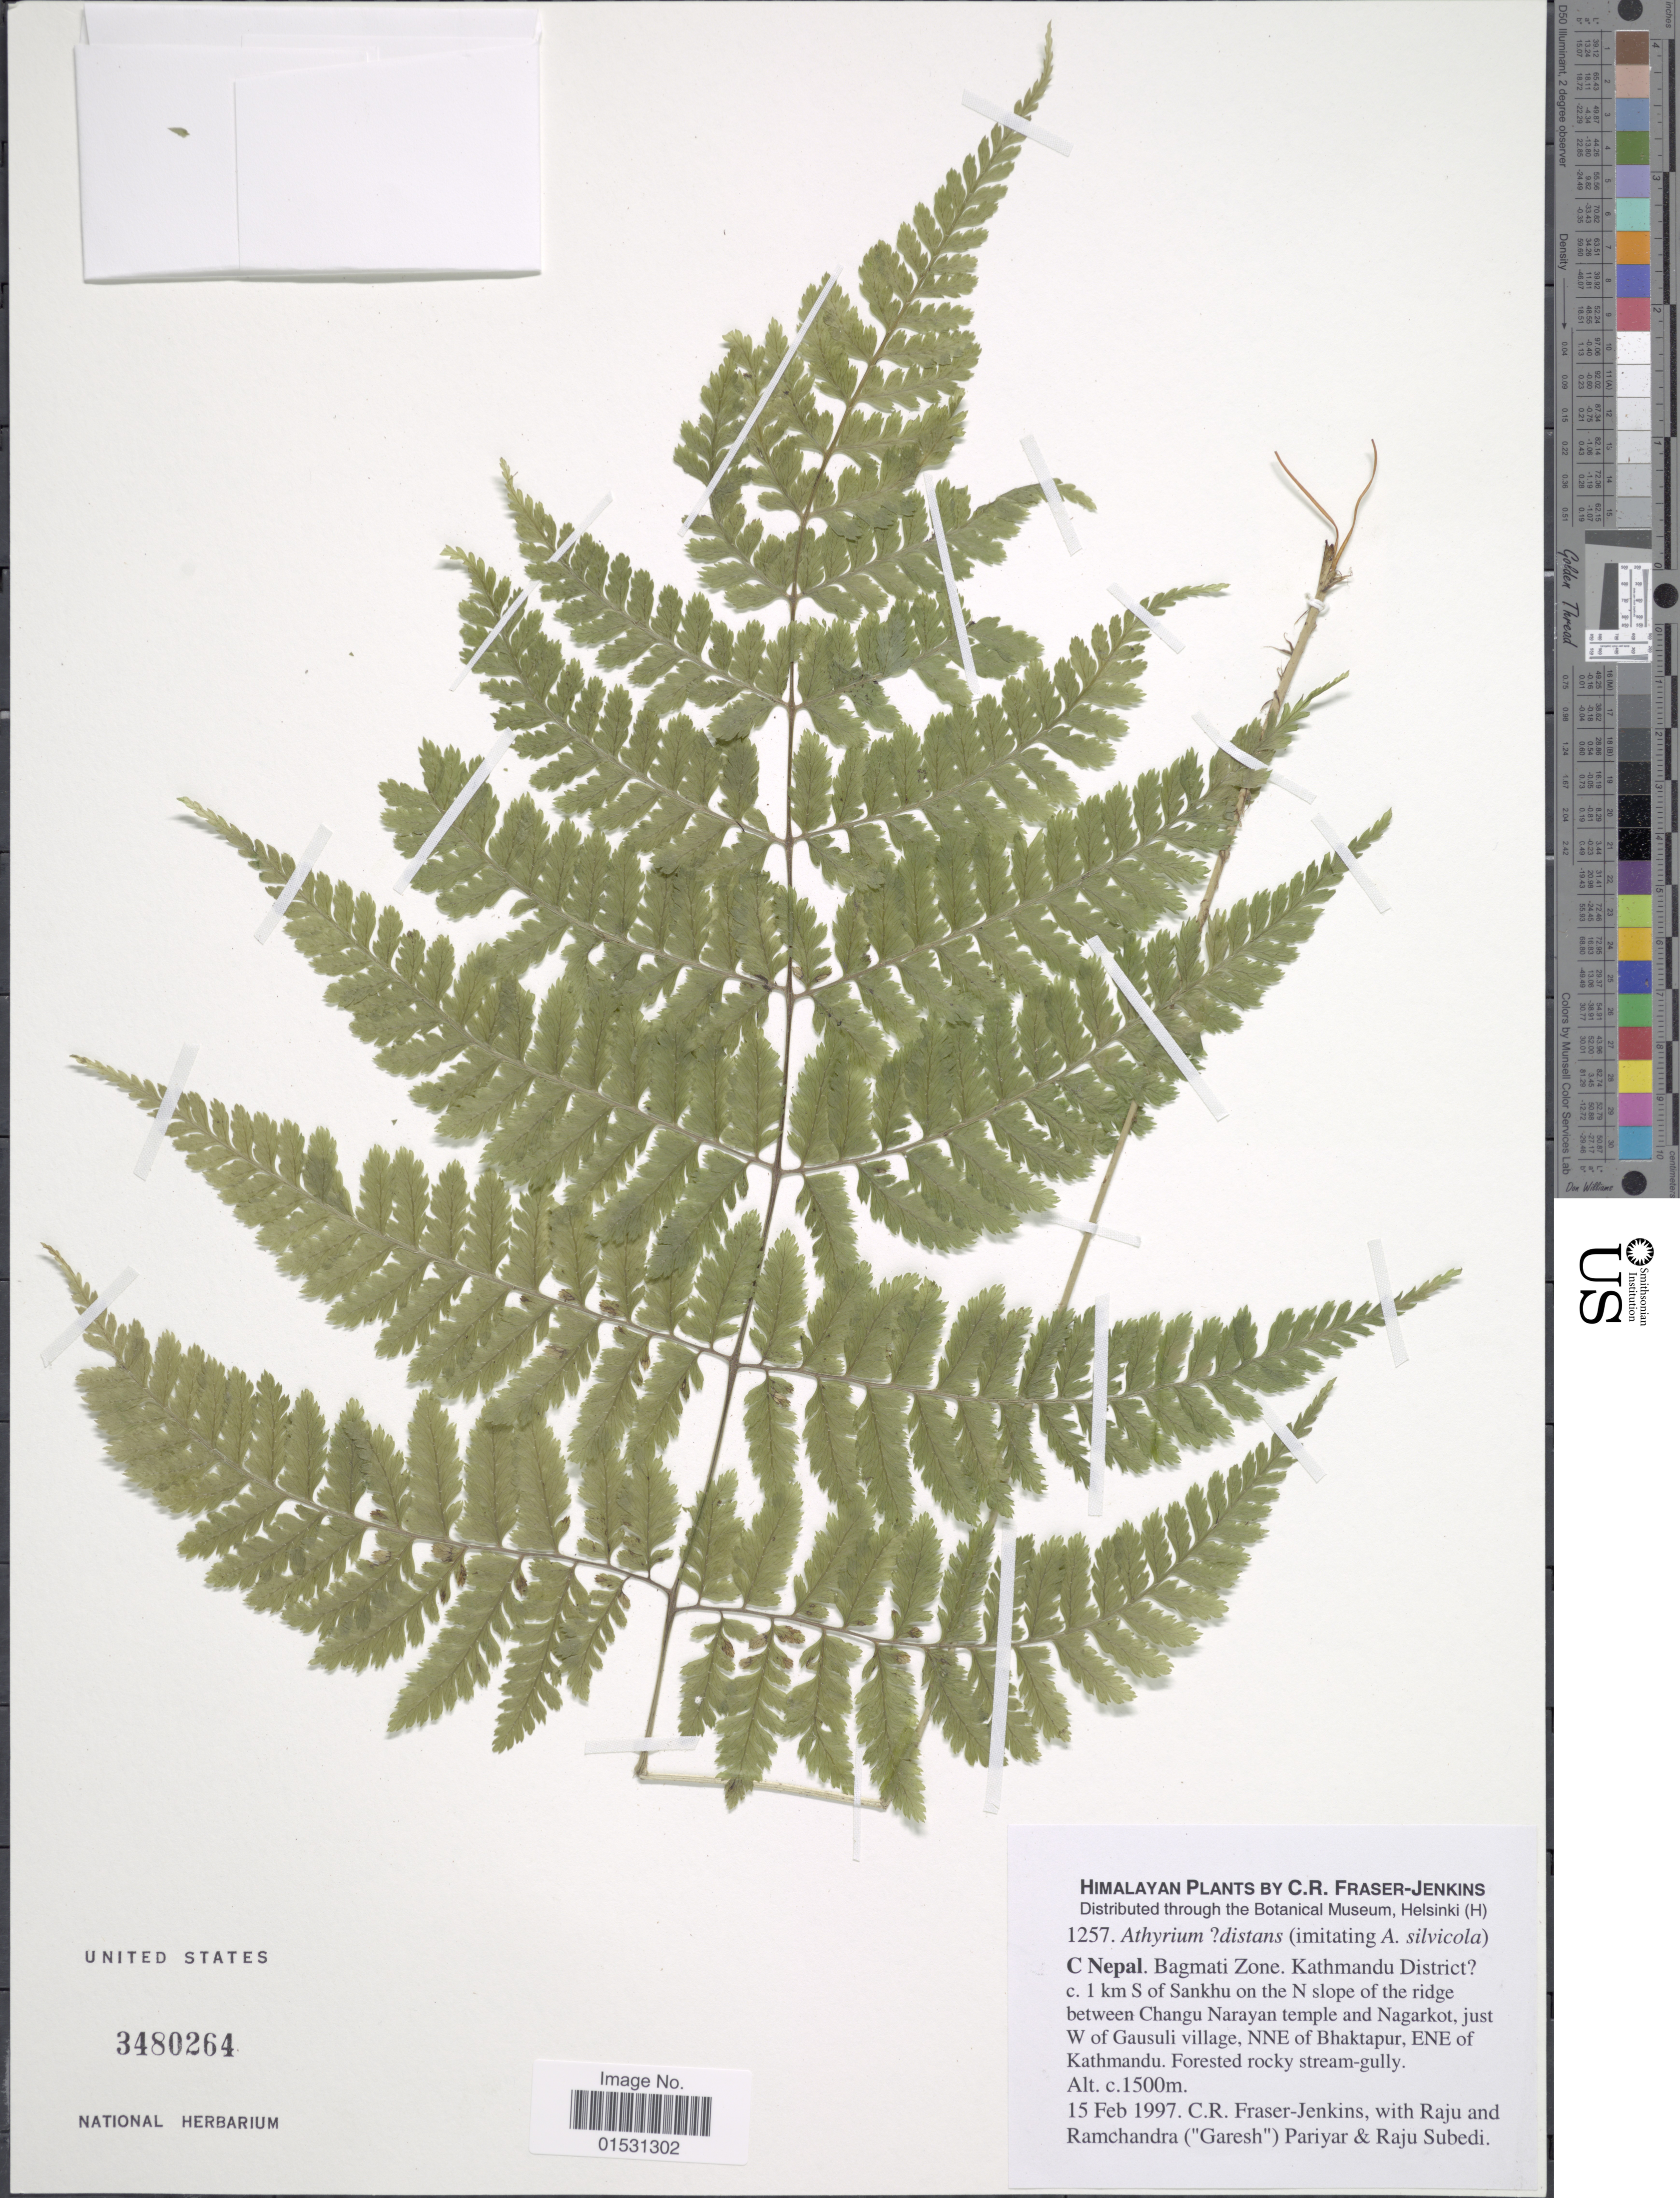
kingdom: Plantae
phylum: Tracheophyta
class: Polypodiopsida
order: Polypodiales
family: Athyriaceae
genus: Athyrium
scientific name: Athyrium sp.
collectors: C. R. Fraser-Jenkins, R. Pariyar, G. Pariyar & R. Subedi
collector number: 1257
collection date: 1997-02-15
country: Nepal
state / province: Bagmati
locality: Himalayan. C Nepal. Bagmati Zone. Kathmandu District [unsure placement] c. 1 km S of Sankhu on the N slope of the ridge between Changu Narayan temple and Nagarkot, just W of Gausuli village, NNE of Bhaktapur, ENE of Kathmandu.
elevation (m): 1500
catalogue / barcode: US 2480264